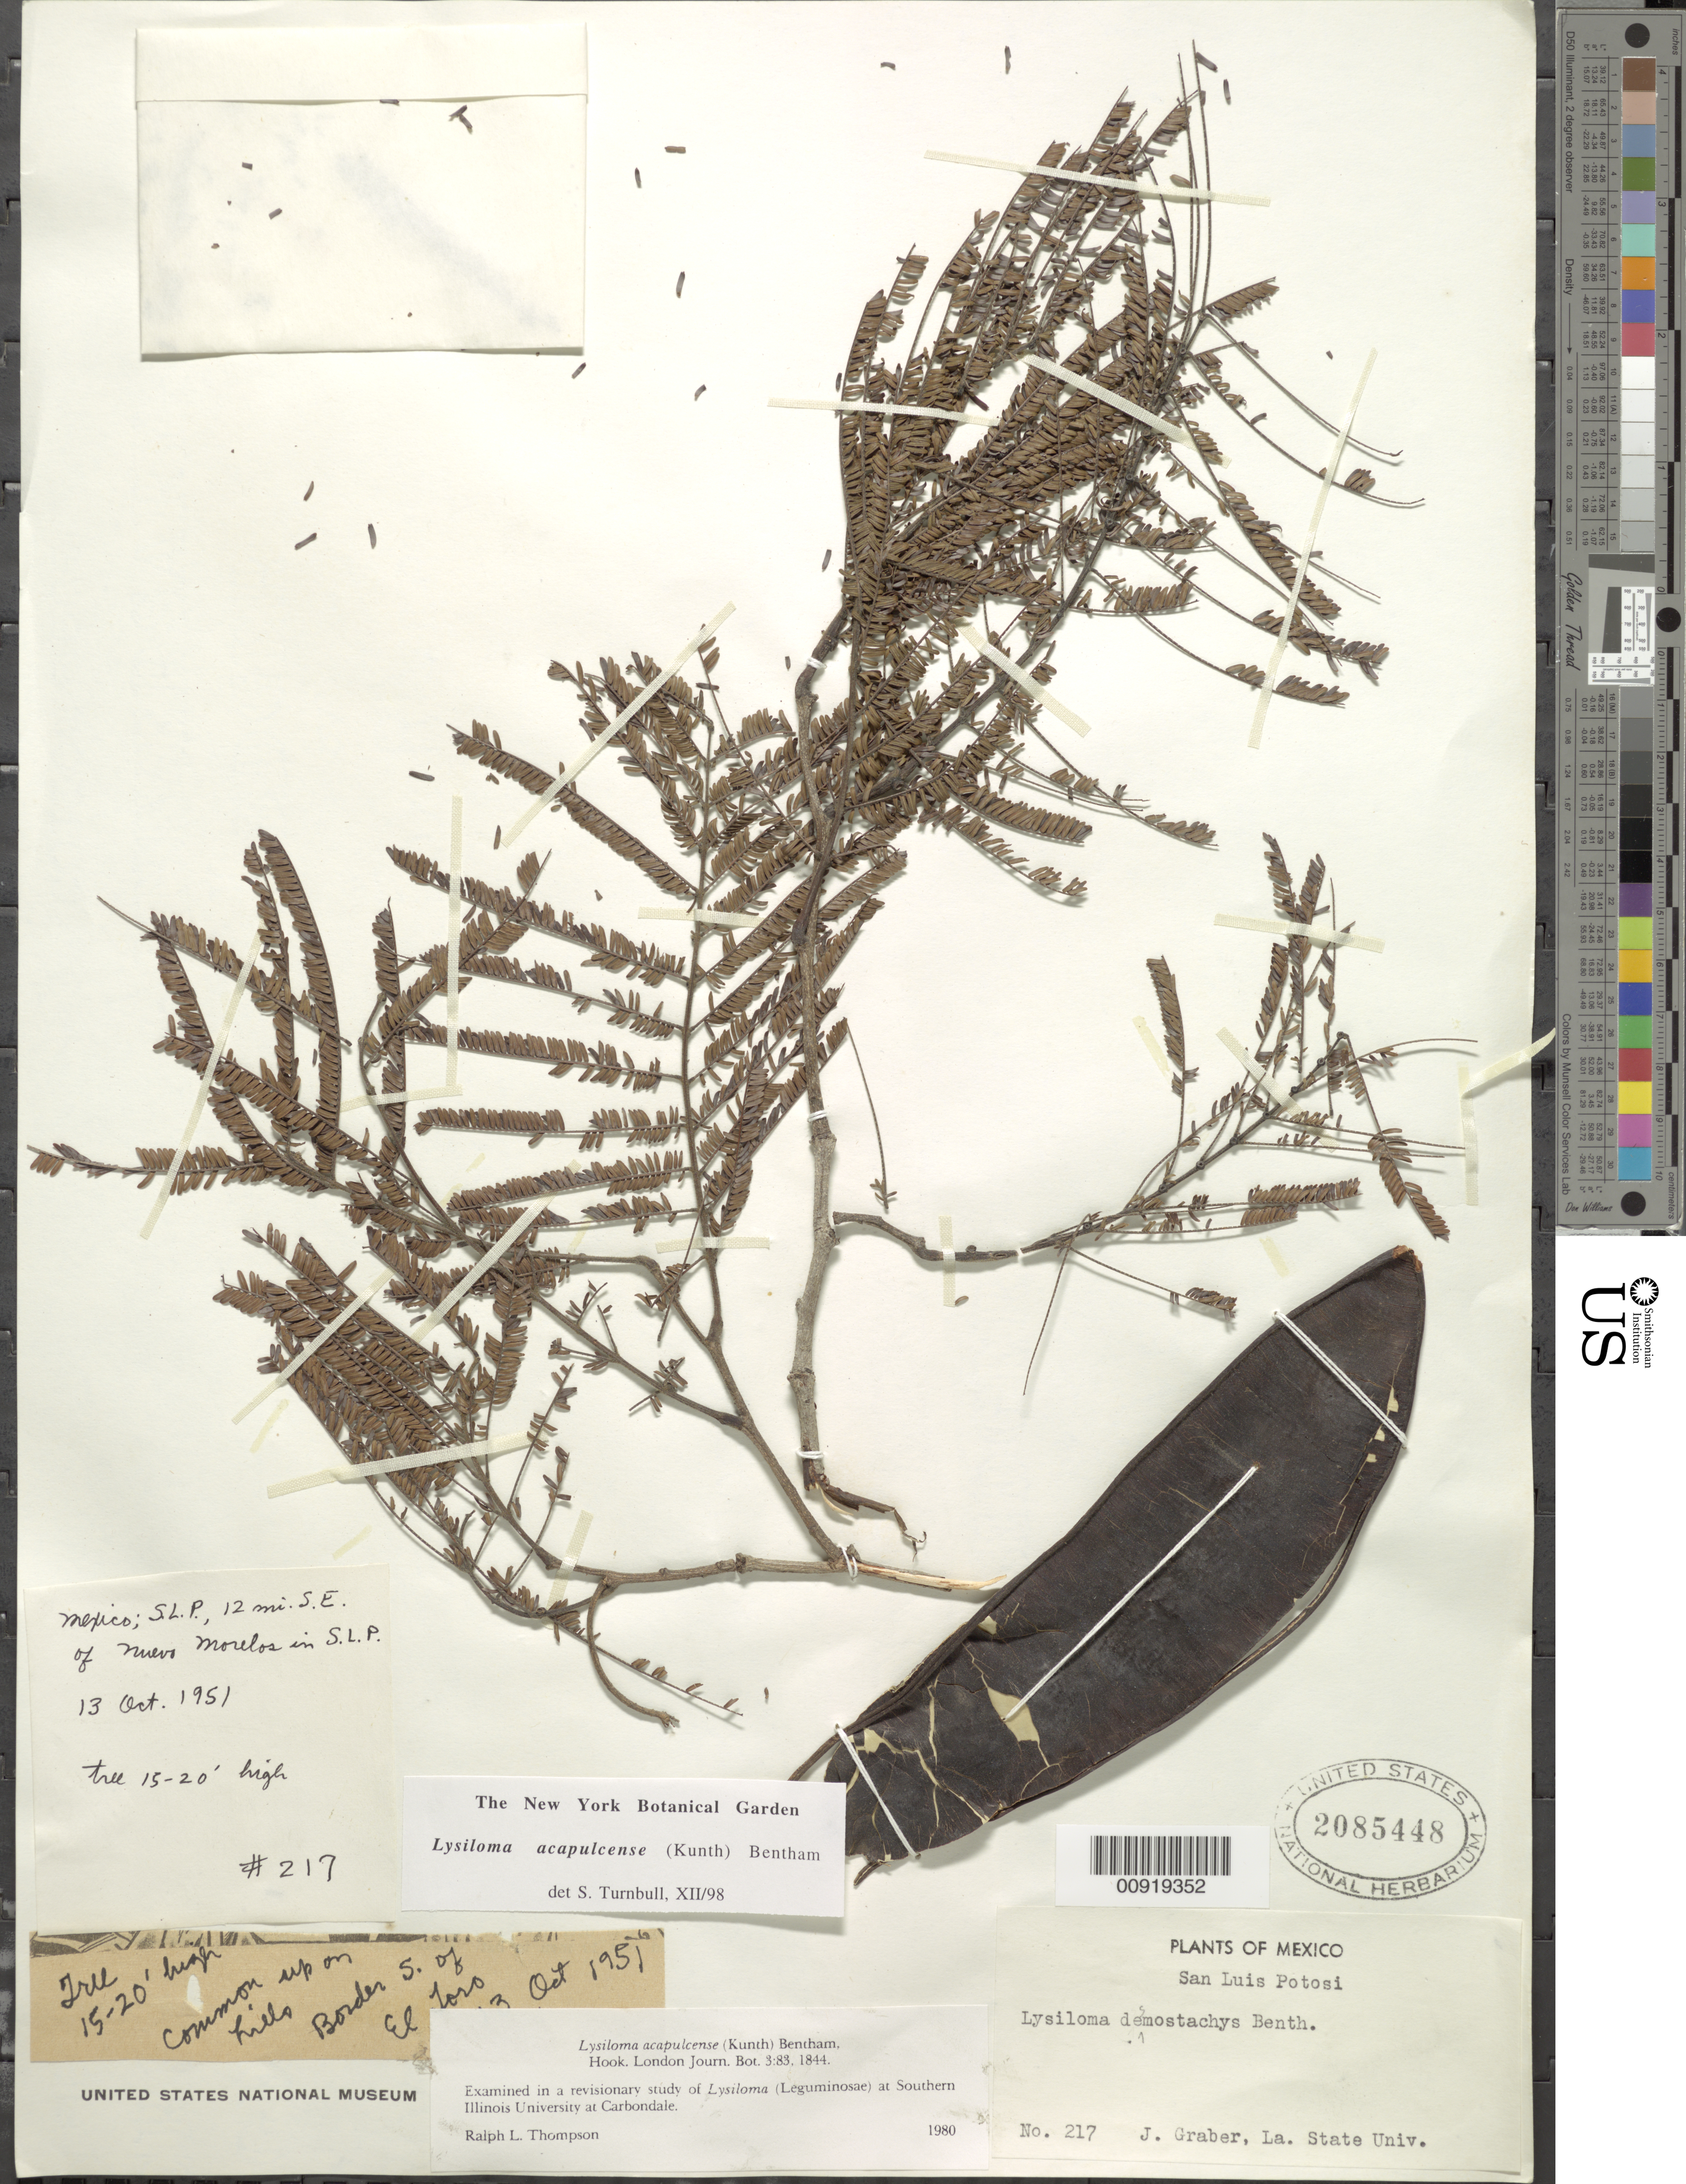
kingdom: Plantae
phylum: Tracheophyta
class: Magnoliopsida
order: Fabales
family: Fabaceae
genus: Lysiloma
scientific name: Lysiloma acapulcense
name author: (Kunth) Benth.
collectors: J. Graber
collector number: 217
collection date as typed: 13 Oct 1951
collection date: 1951-10-13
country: Mexico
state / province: San Luis Potosí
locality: Border S of El Loro, 12 mi. SE of Nuevo Morelos in San Luis Potosí.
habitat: Common up on hills.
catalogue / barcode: US 2085448